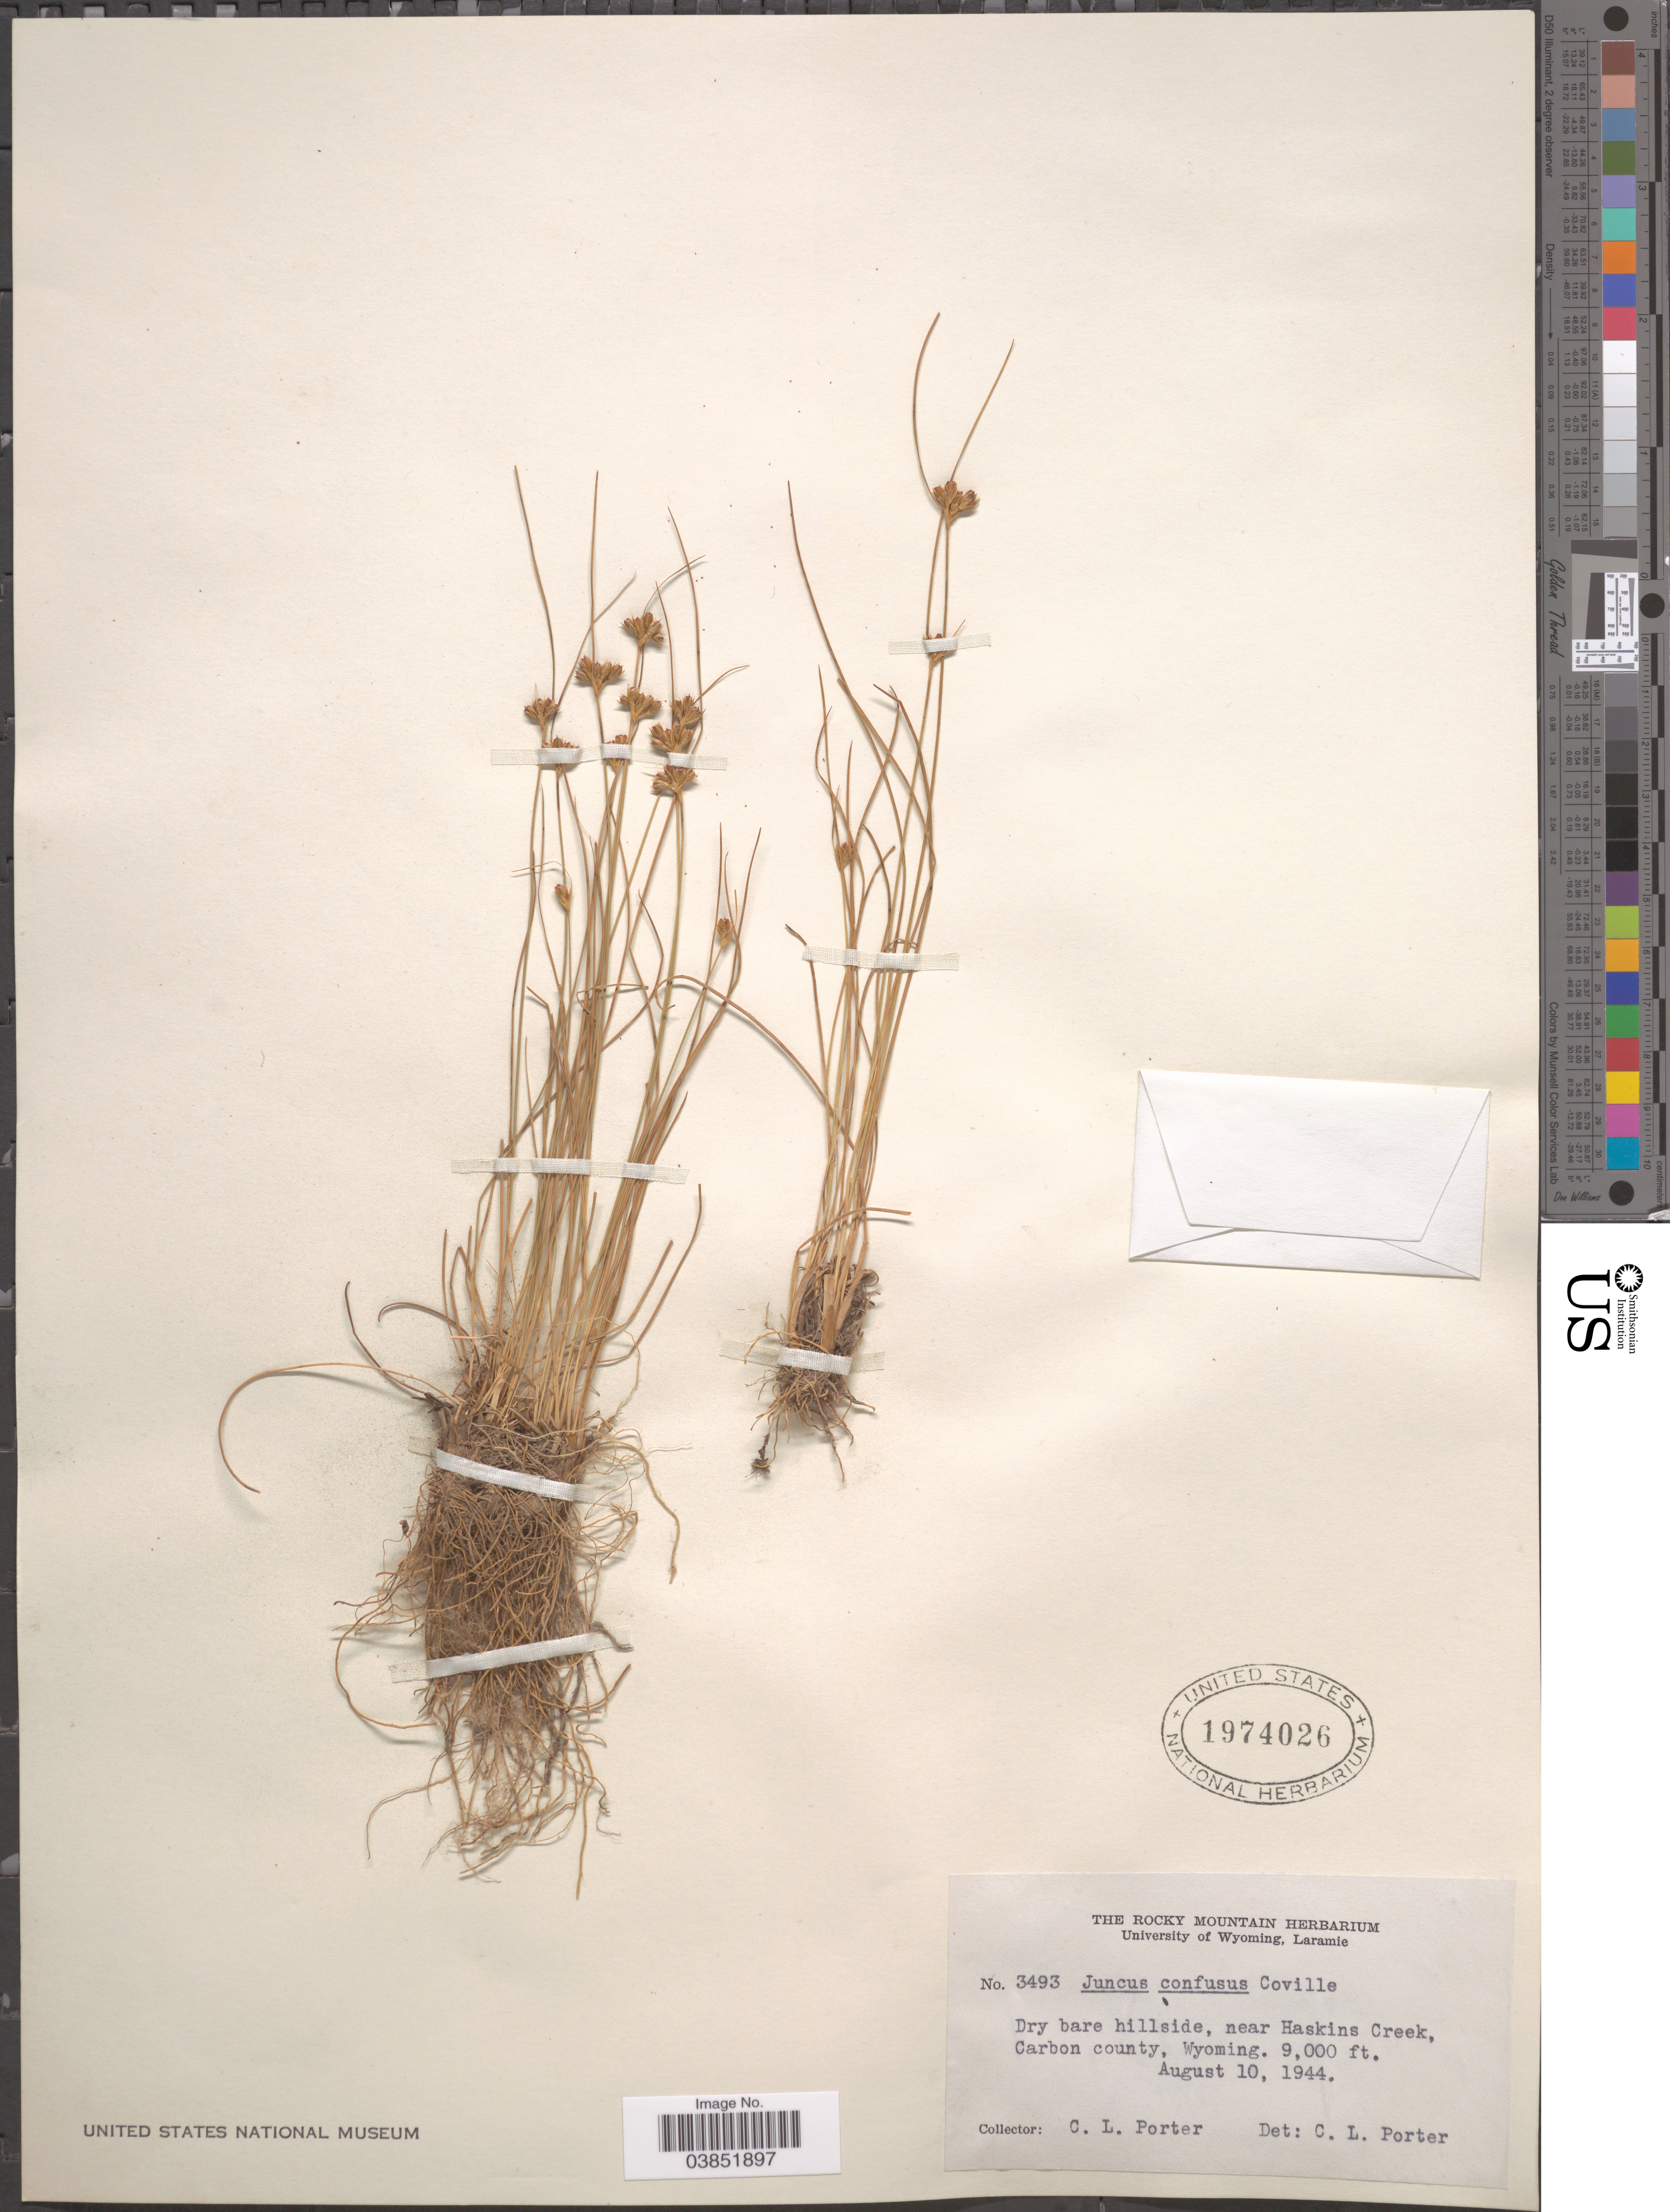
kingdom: Plantae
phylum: Tracheophyta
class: Liliopsida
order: Poales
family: Juncaceae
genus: Juncus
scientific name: Juncus confusus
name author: Coville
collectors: C. L. Porter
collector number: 3493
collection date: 1944-08-10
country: United States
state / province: Wyoming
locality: Dry bare hillside, near Haskins Creek, Carbon county.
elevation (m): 2743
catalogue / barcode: US 1974026